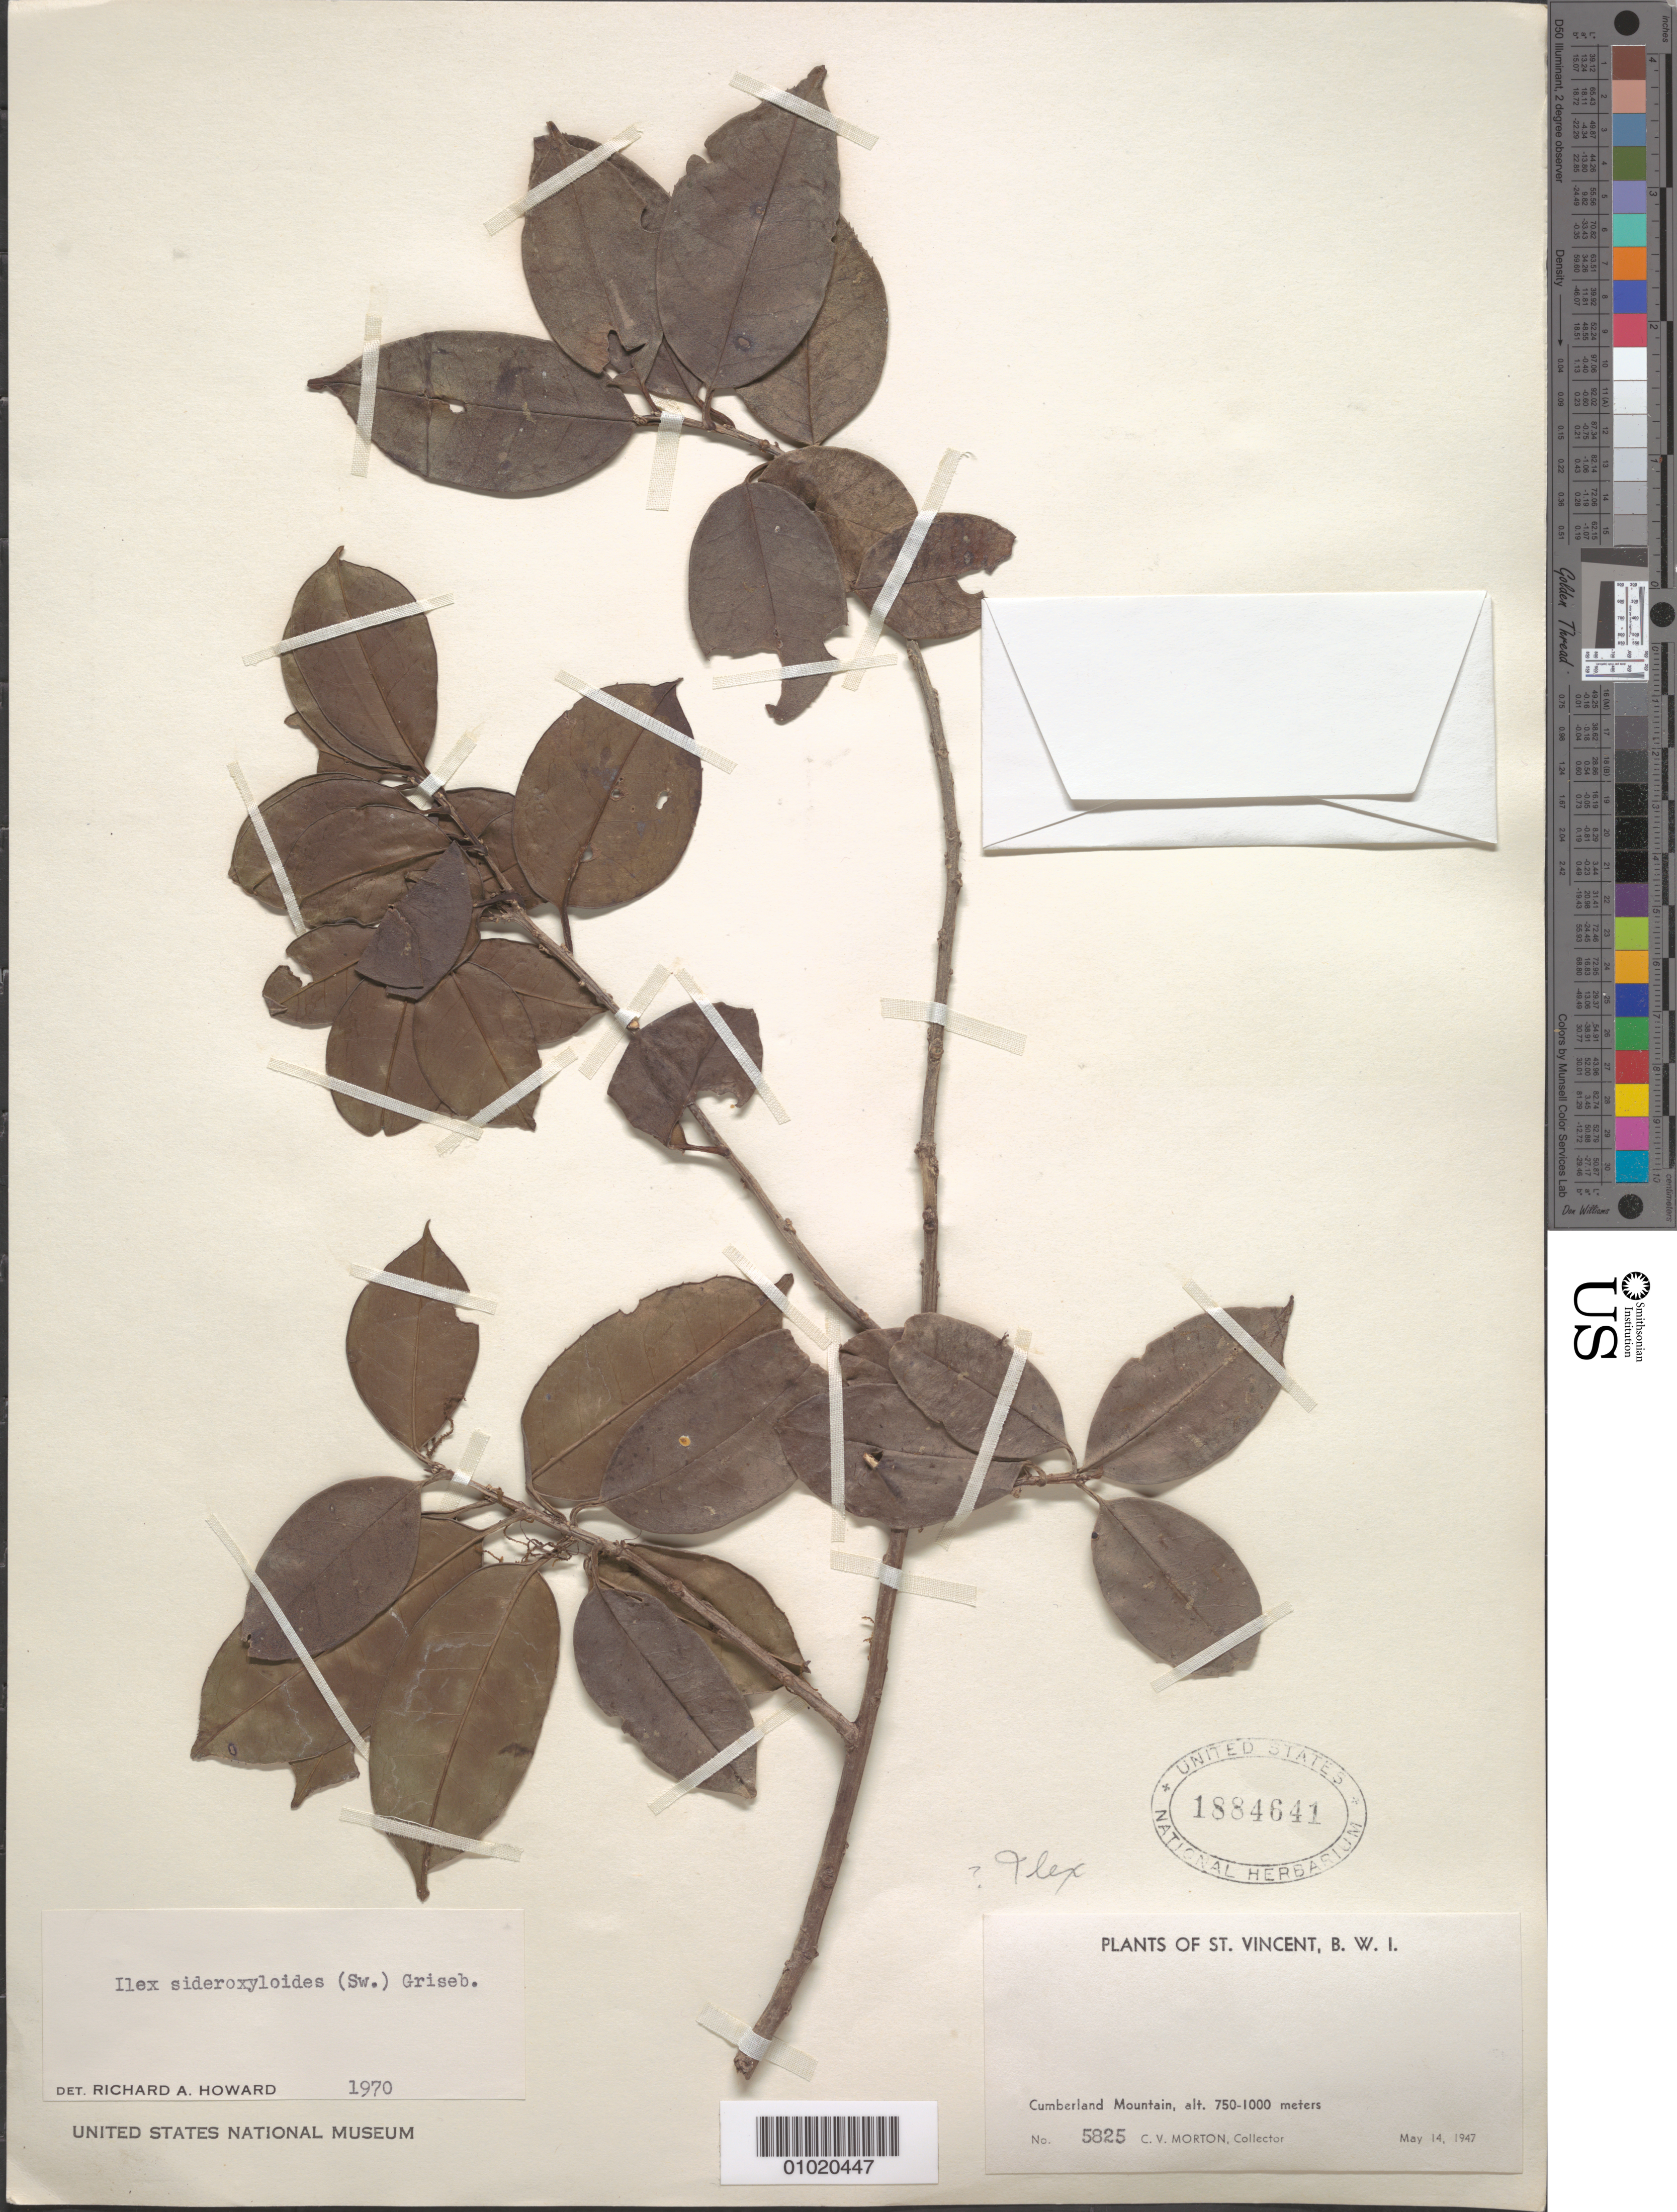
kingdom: Plantae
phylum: Tracheophyta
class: Magnoliopsida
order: Aquifoliales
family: Aquifoliaceae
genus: Ilex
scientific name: Ilex sideroxyloides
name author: (Sw.) Griseb.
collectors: C. V. Morton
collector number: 5825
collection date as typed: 14 May 1947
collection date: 1947-05-14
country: St. Vincent - Grenadines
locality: Cumberland Mountain.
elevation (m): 750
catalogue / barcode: US 1884641